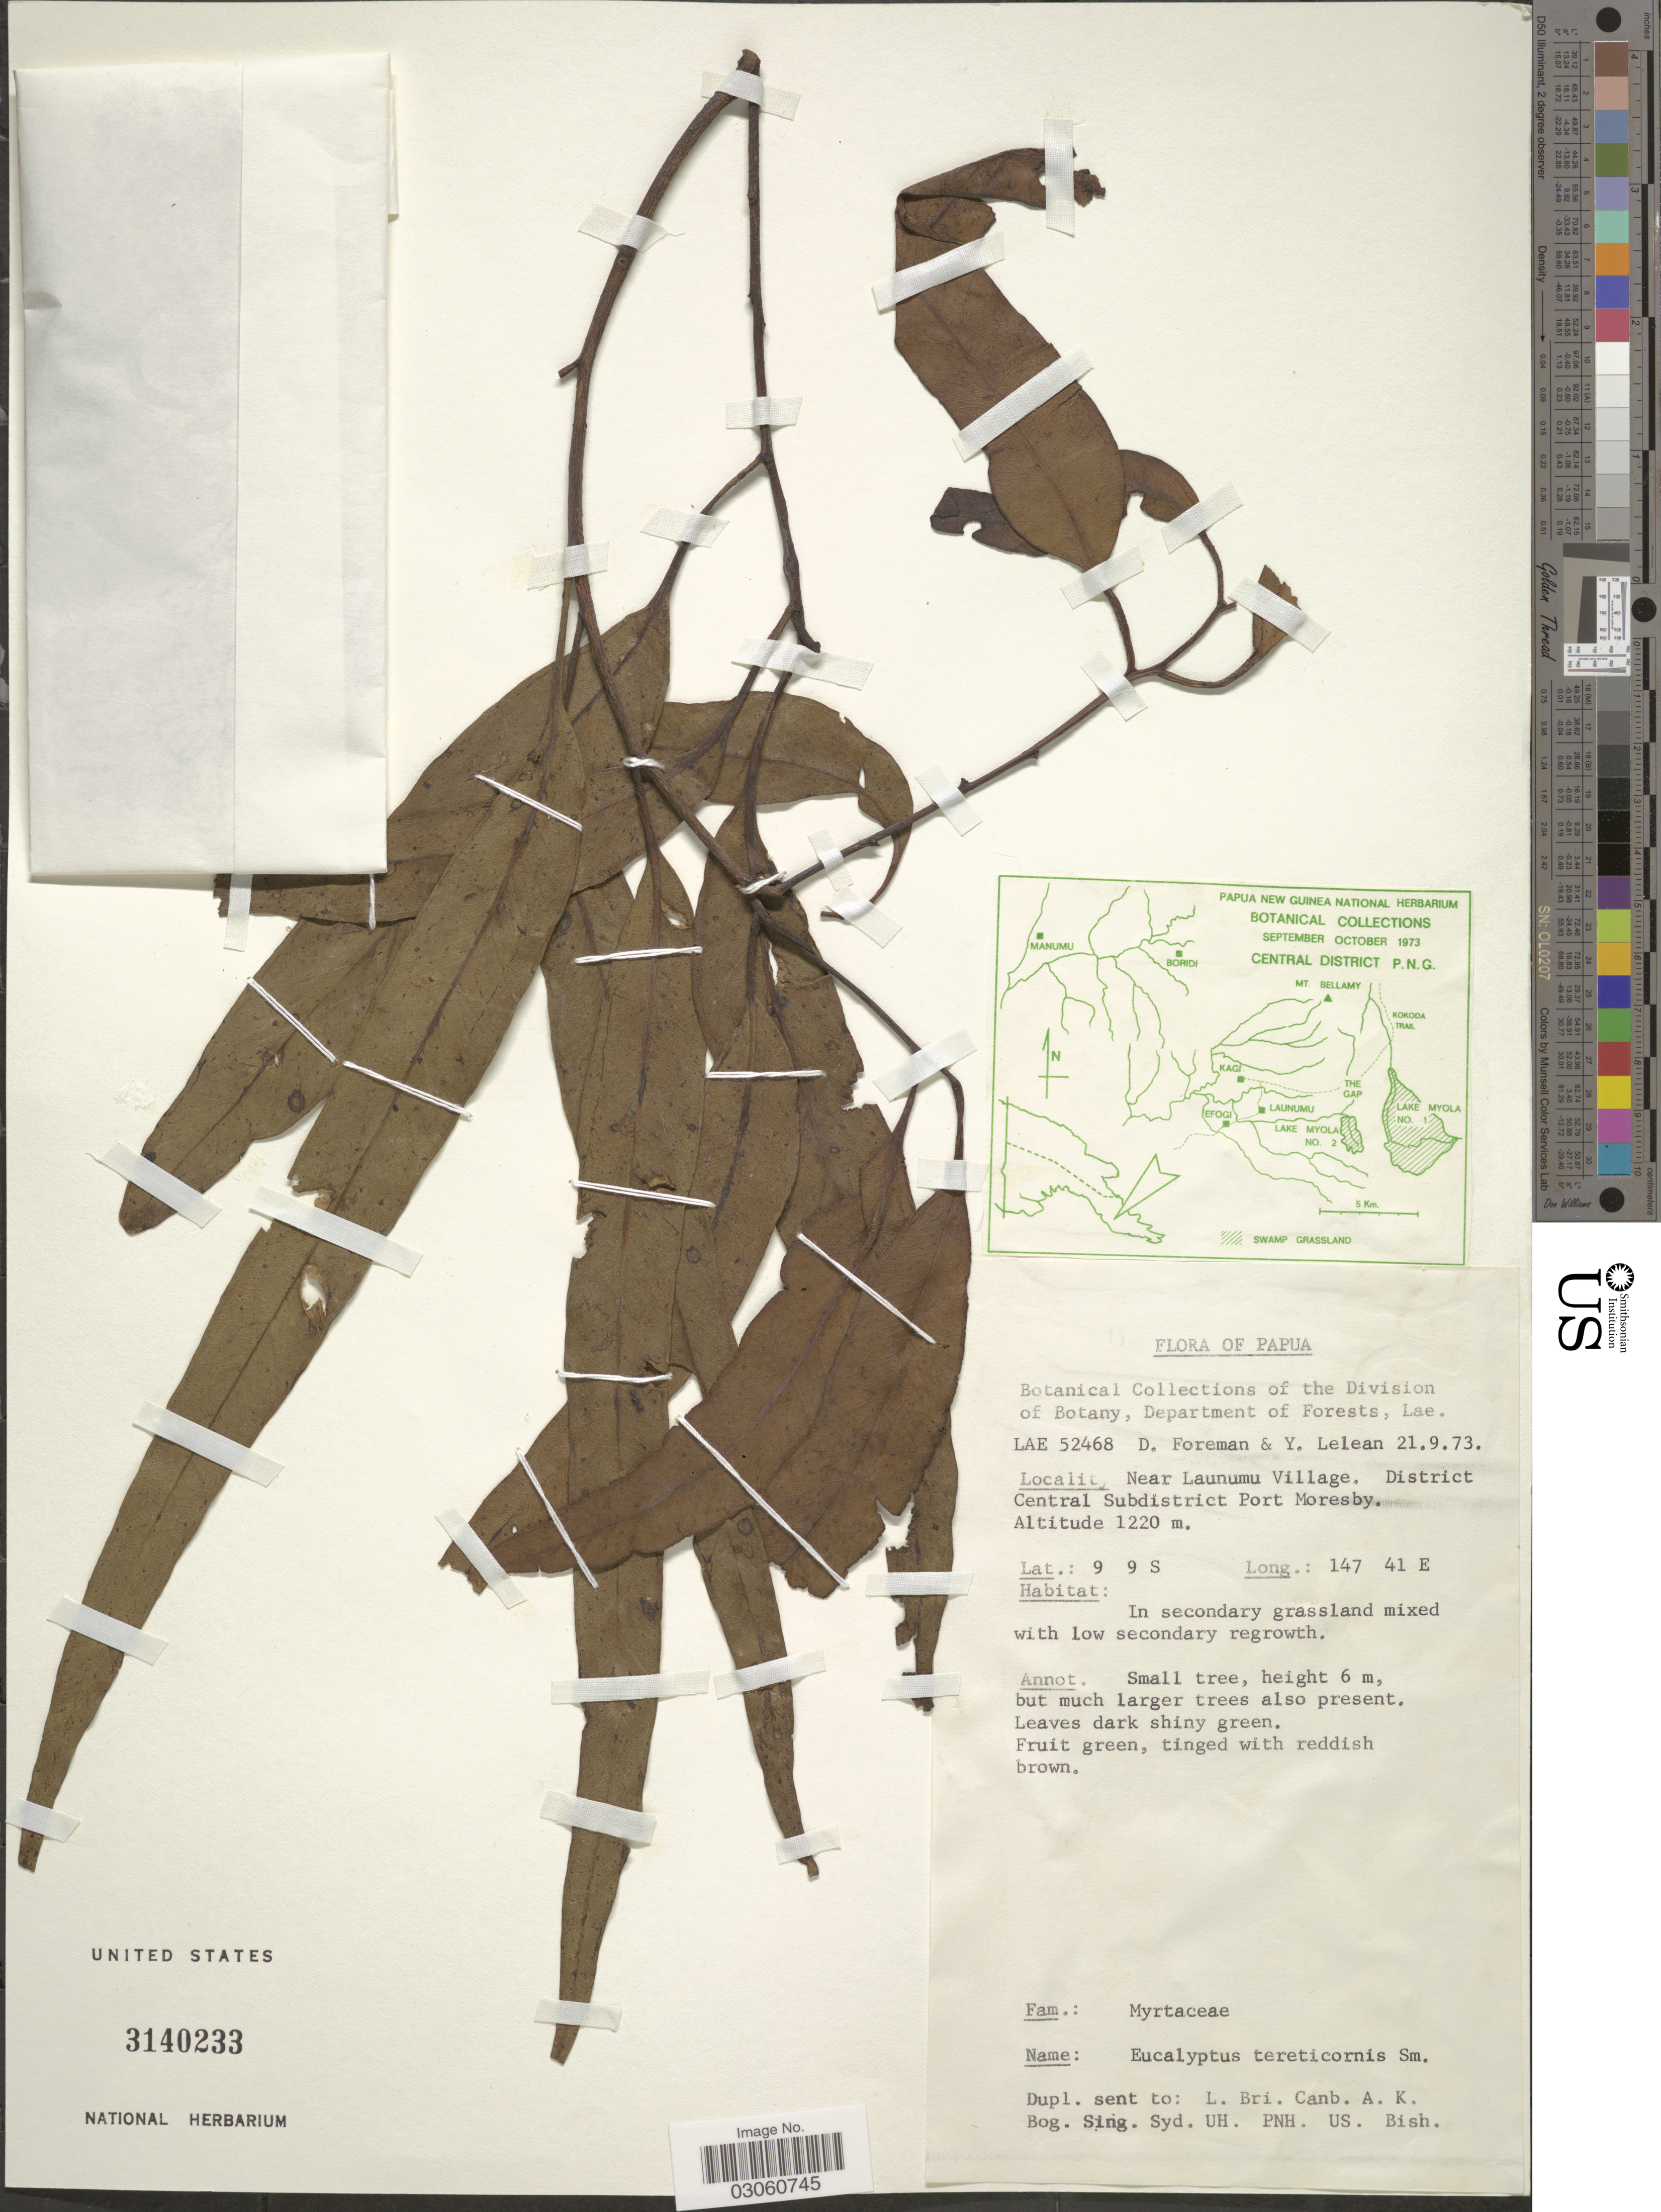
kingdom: Plantae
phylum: Tracheophyta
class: Magnoliopsida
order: Myrtales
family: Myrtaceae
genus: Eucalyptus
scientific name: Eucalyptus tereticornis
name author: Sm.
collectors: D. Foreman & Y. Lelean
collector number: LAE 52468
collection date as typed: Transcribed d/m/y: 21/9/73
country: Papua New Guinea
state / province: Central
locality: Papua. Near Launumu Village, District Central Subdistrict Port Moresby.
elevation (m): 1220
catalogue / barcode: US 3140233